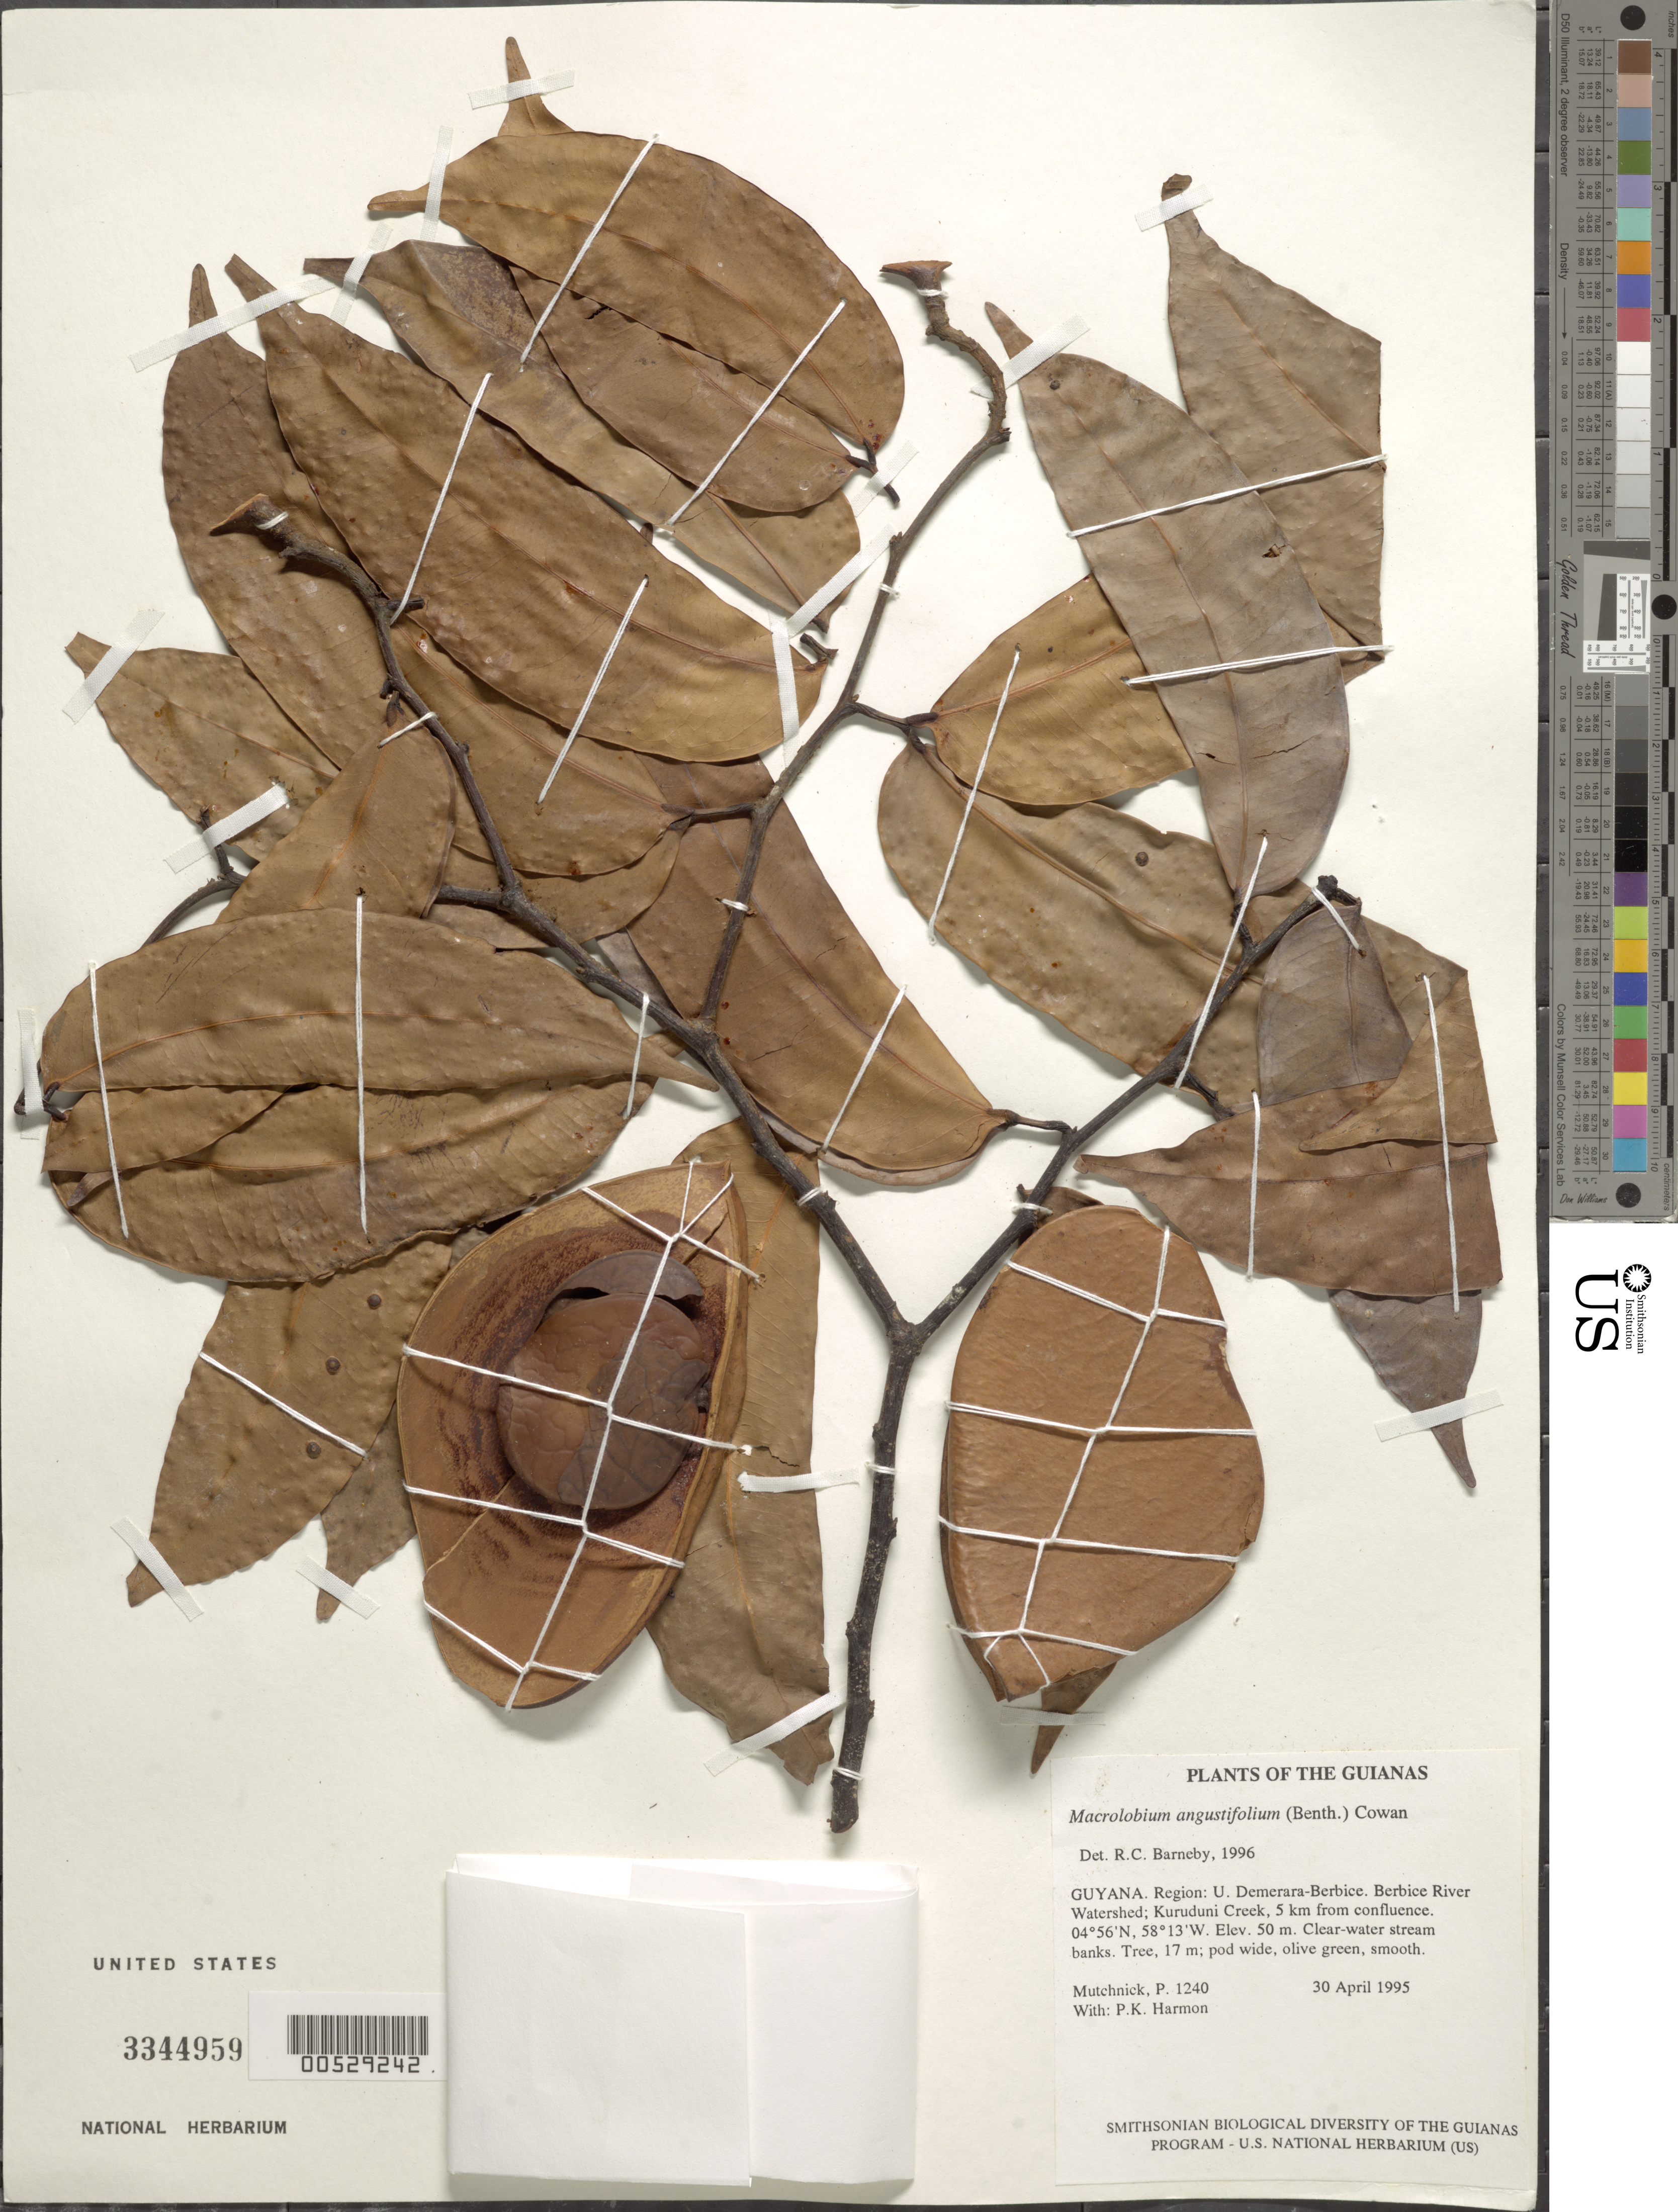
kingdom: Plantae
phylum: Tracheophyta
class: Magnoliopsida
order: Fabales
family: Fabaceae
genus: Macrolobium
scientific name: Macrolobium angustifolium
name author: (Benth.) R.S. Cowan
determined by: Barneby, Rupert C., (NY)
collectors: P. Mutchnick & P. Harmon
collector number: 1240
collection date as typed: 30 April 1995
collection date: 1995-04-30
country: Guyana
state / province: U. Demerara-Berbice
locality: Berbice River Watershed; Kuruduni Creek, 5 km from confluence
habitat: Clear-water stream banks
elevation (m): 50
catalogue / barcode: US 3344959